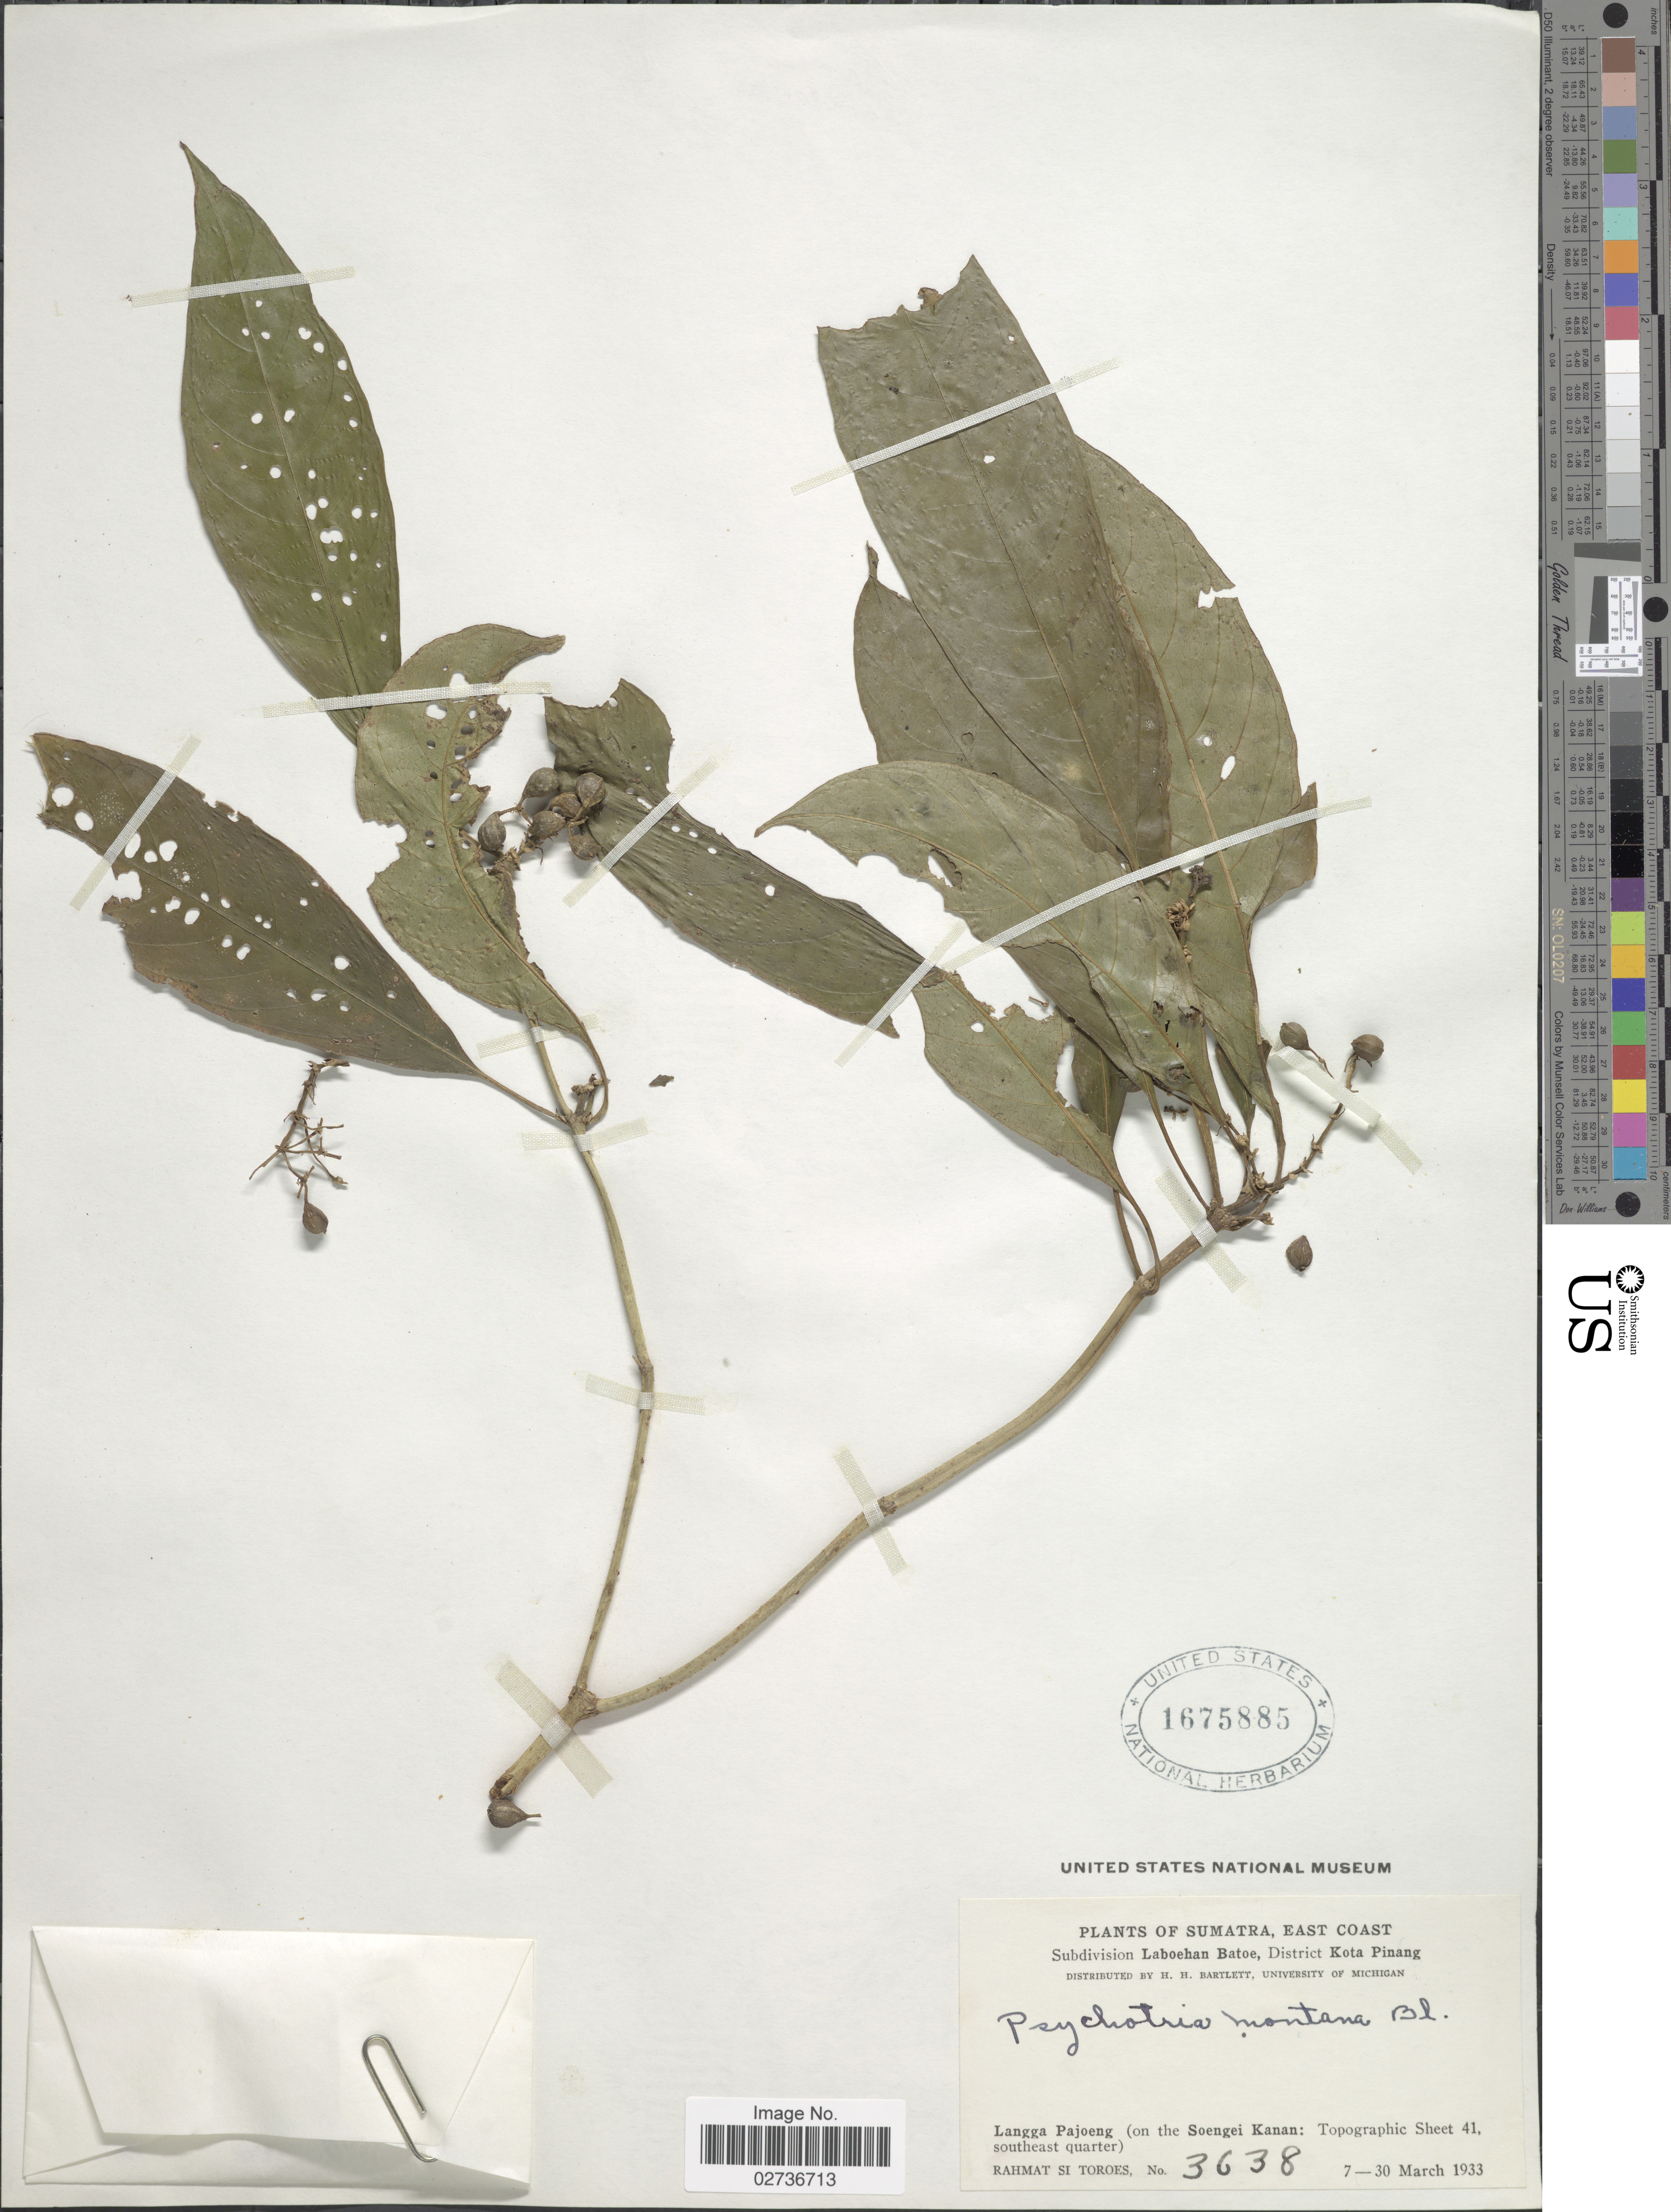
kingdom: Plantae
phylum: Tracheophyta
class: Magnoliopsida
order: Gentianales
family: Rubiaceae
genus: Psychotria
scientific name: Psychotria montana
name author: Blume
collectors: Rahmat Si Boeea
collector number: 3638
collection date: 1933-03-07/1933-03-30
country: Indonesia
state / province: Sumatra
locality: Sumatra, East Coast, Laboehan Batoe, District Kota Pinang, Lannga Pajoeng (on the Soengei Kanan: Topographic Sheet 41, southeast quarter)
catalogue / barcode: US 1675885